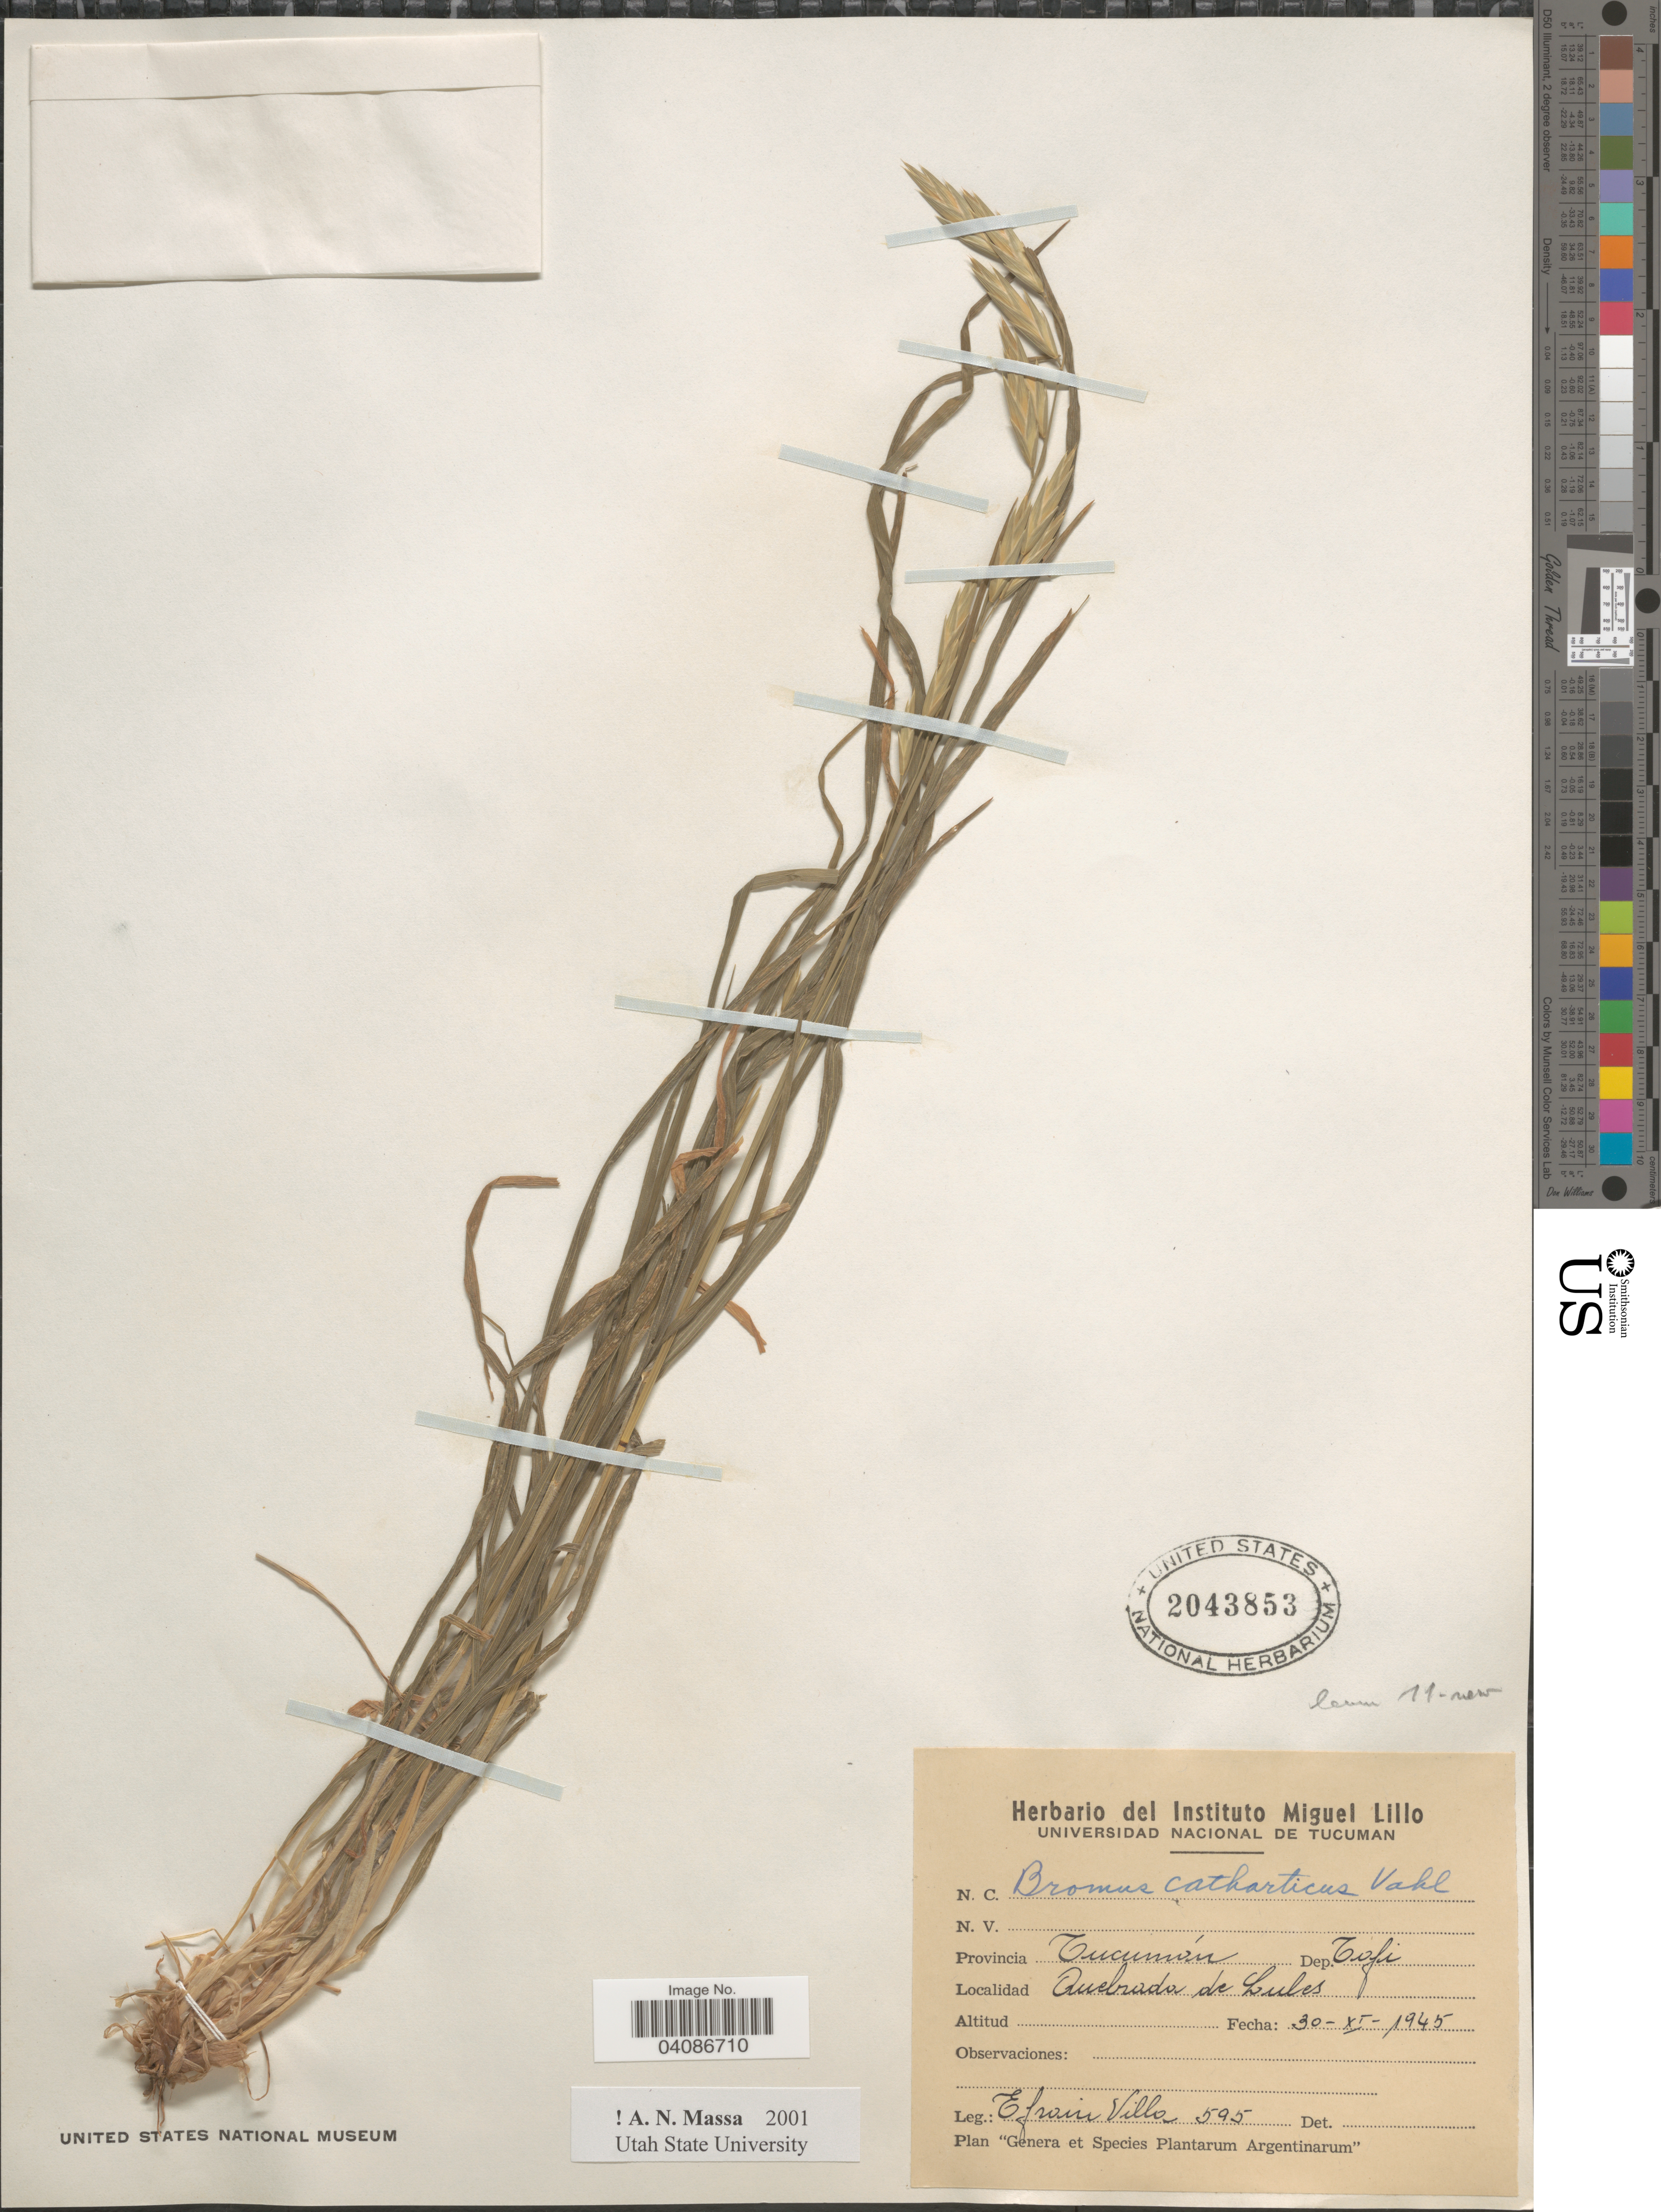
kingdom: Plantae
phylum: Tracheophyta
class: Liliopsida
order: Poales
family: Poaceae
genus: Bromus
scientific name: Bromus catharticus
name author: Vahl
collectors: E. Villa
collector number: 595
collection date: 1945-11-30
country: Argentina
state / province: Tucuman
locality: Dep. Tafi. Quebrada de Lules.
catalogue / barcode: US 2043853